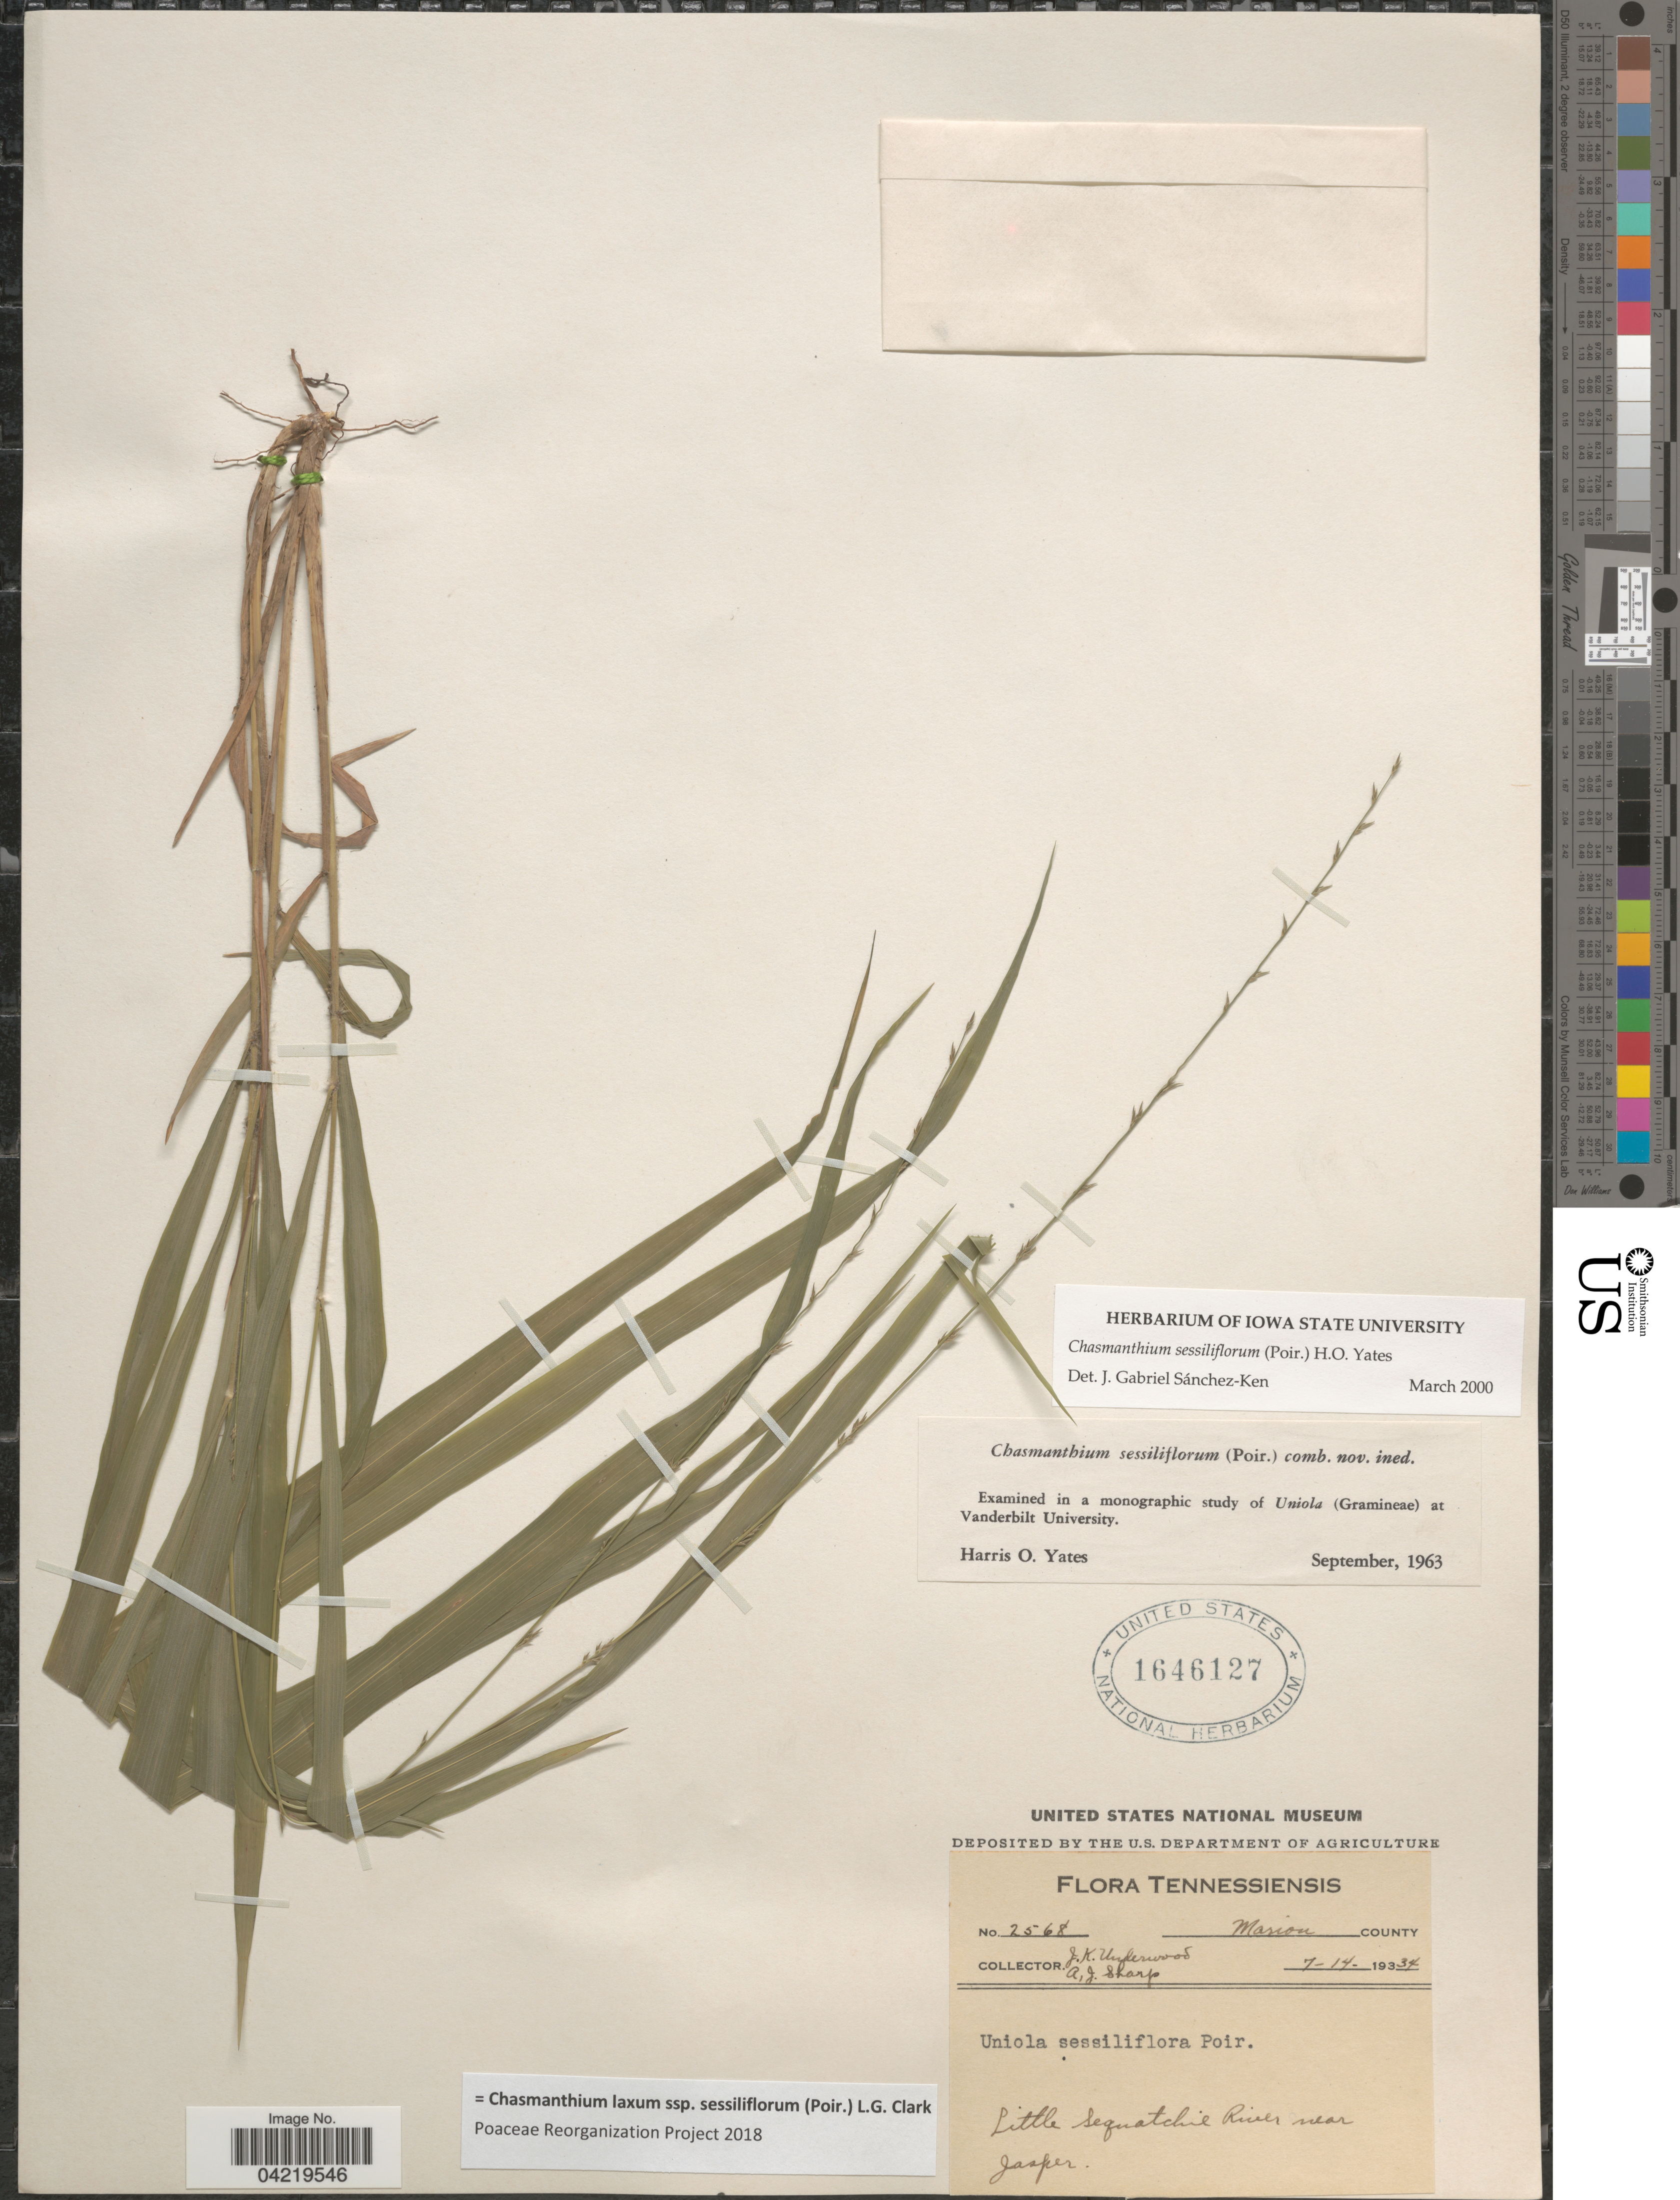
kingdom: Plantae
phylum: Tracheophyta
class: Liliopsida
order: Poales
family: Poaceae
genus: Chasmanthium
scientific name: Chasmanthium laxum subsp. sessiliflorum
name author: (L.) H.O. Yates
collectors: J. K. Underwood & A. J. Sharp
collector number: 2568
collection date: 1934-07-14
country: United States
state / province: Tennessee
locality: Marion County. Little Seguatchie River near Jasper.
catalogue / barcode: US 1646127